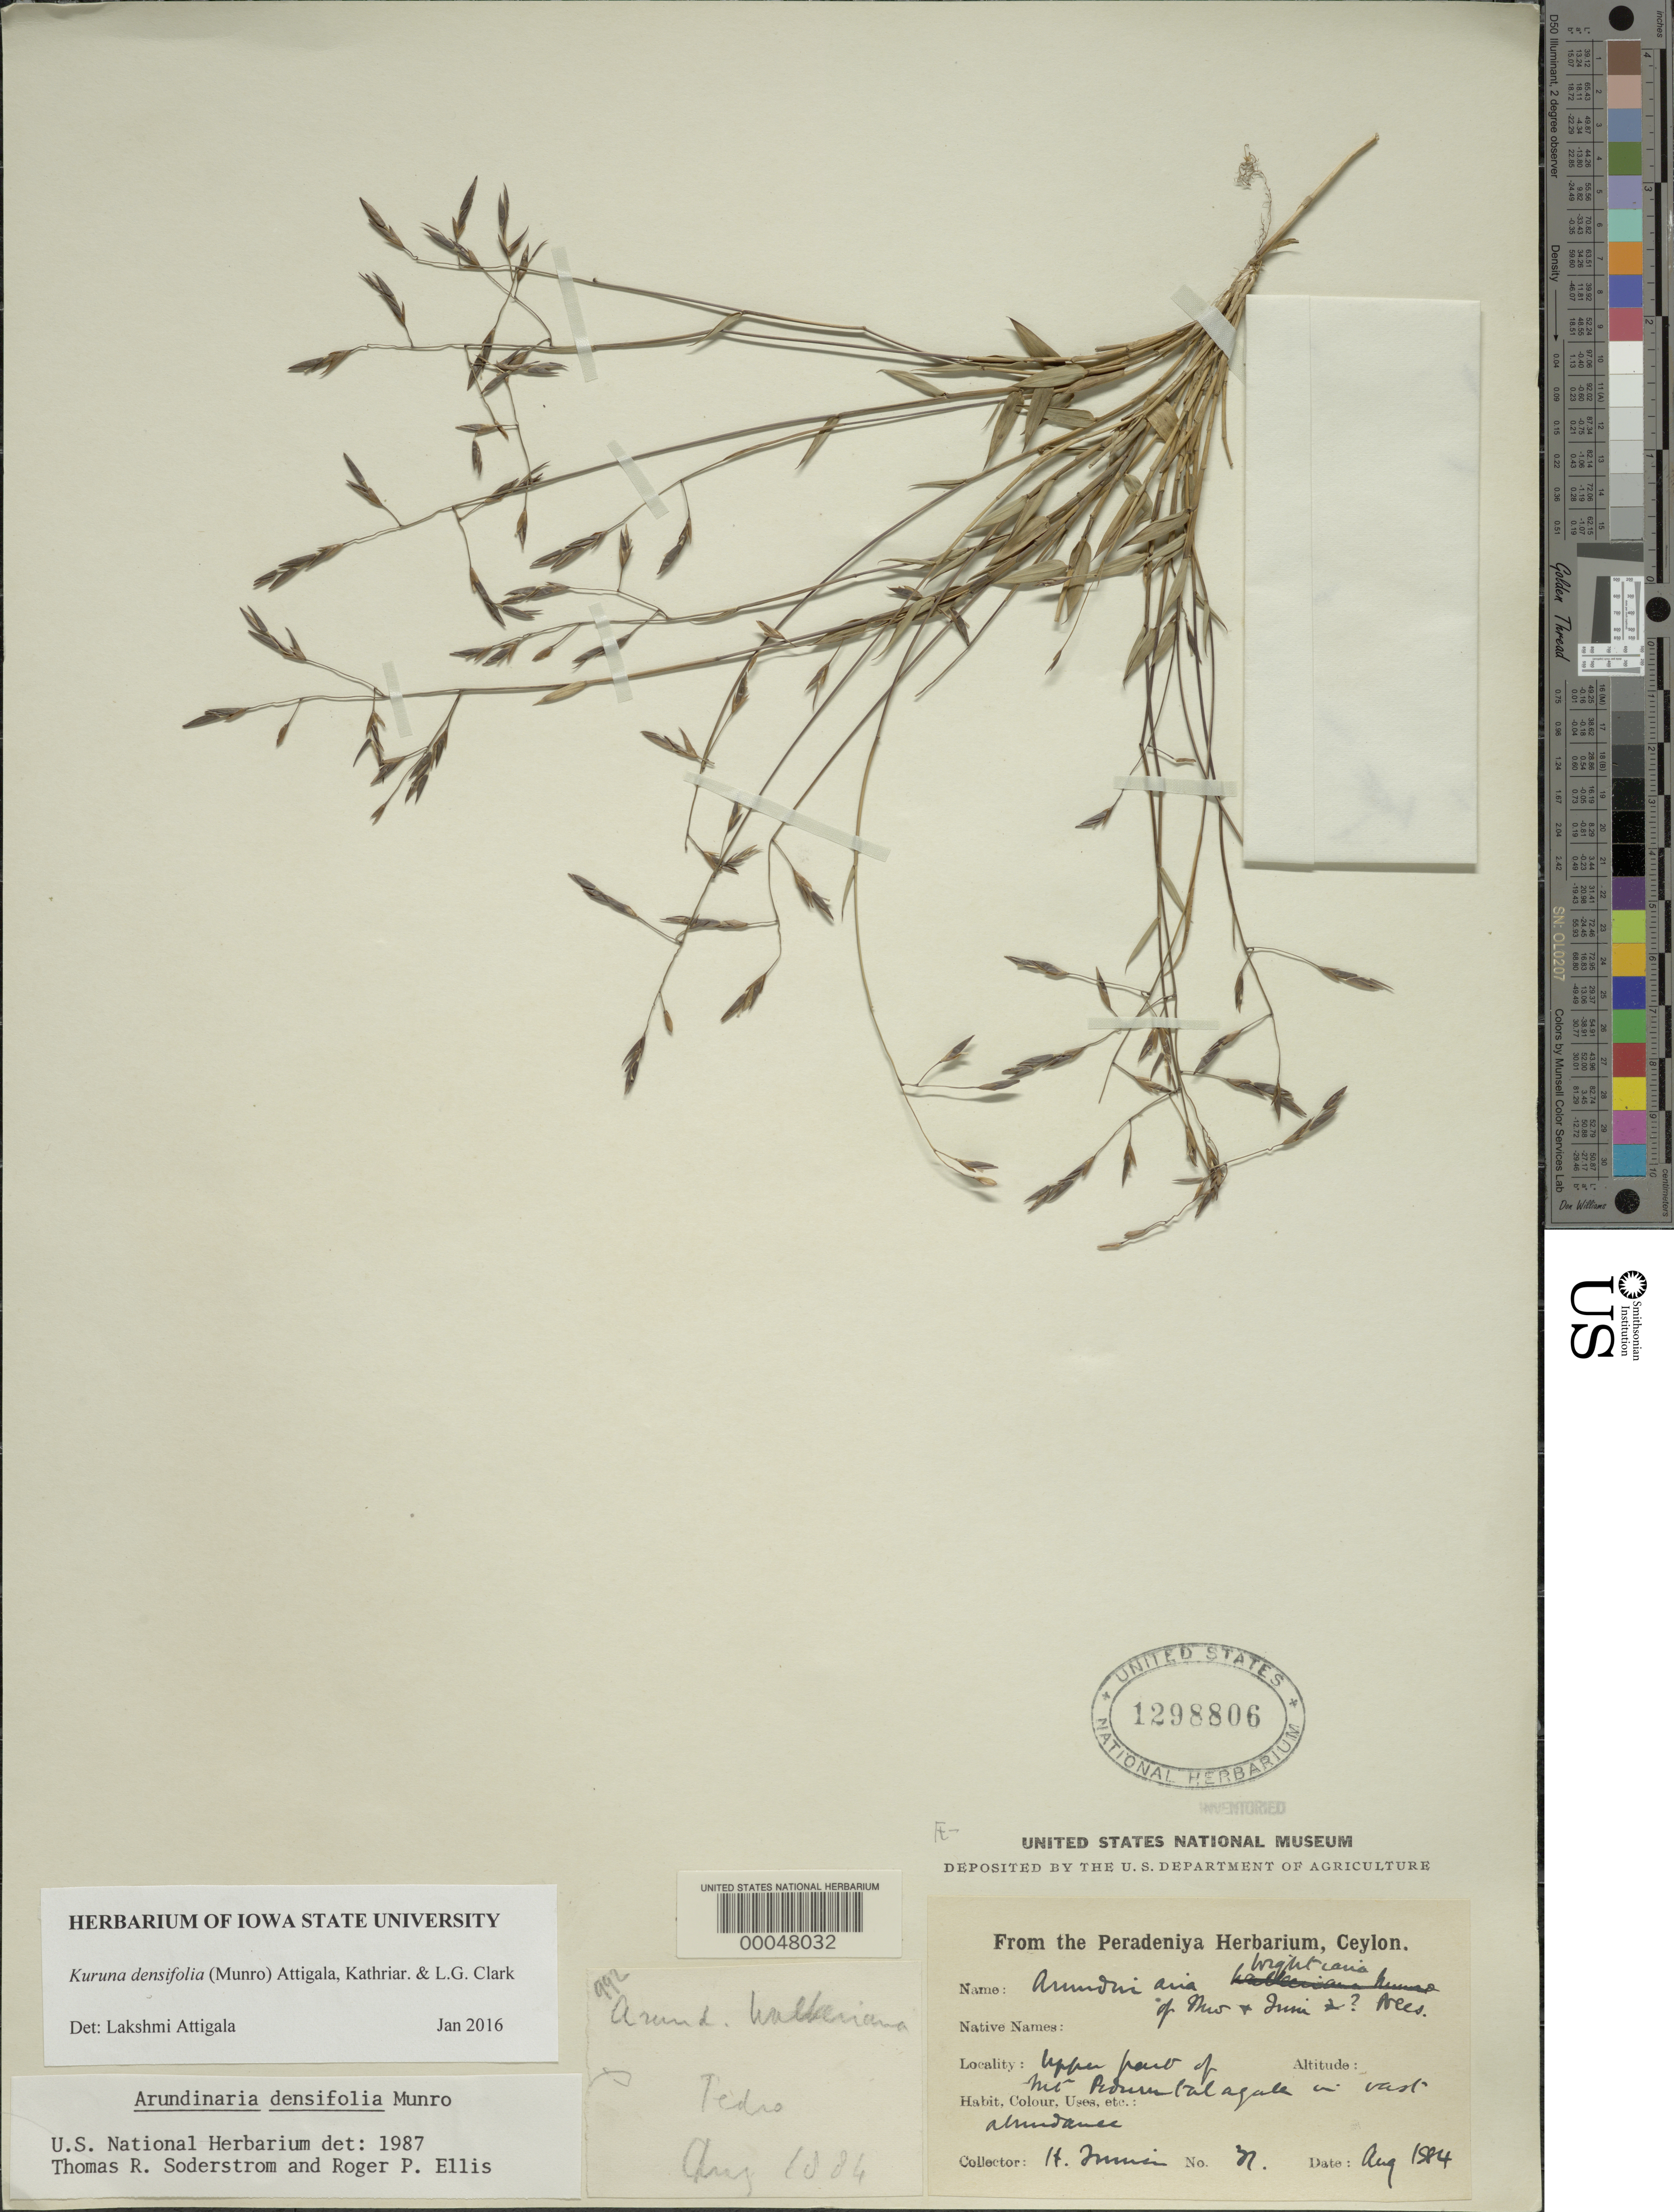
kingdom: Plantae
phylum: Tracheophyta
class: Liliopsida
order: Poales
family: Poaceae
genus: Kuruna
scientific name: Kuruna densifolia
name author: (Munro) Attigala et al.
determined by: Attigala, L.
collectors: H. Munis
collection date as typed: Aug 1884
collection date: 1884-08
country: Sri Lanka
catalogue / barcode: US 1298806